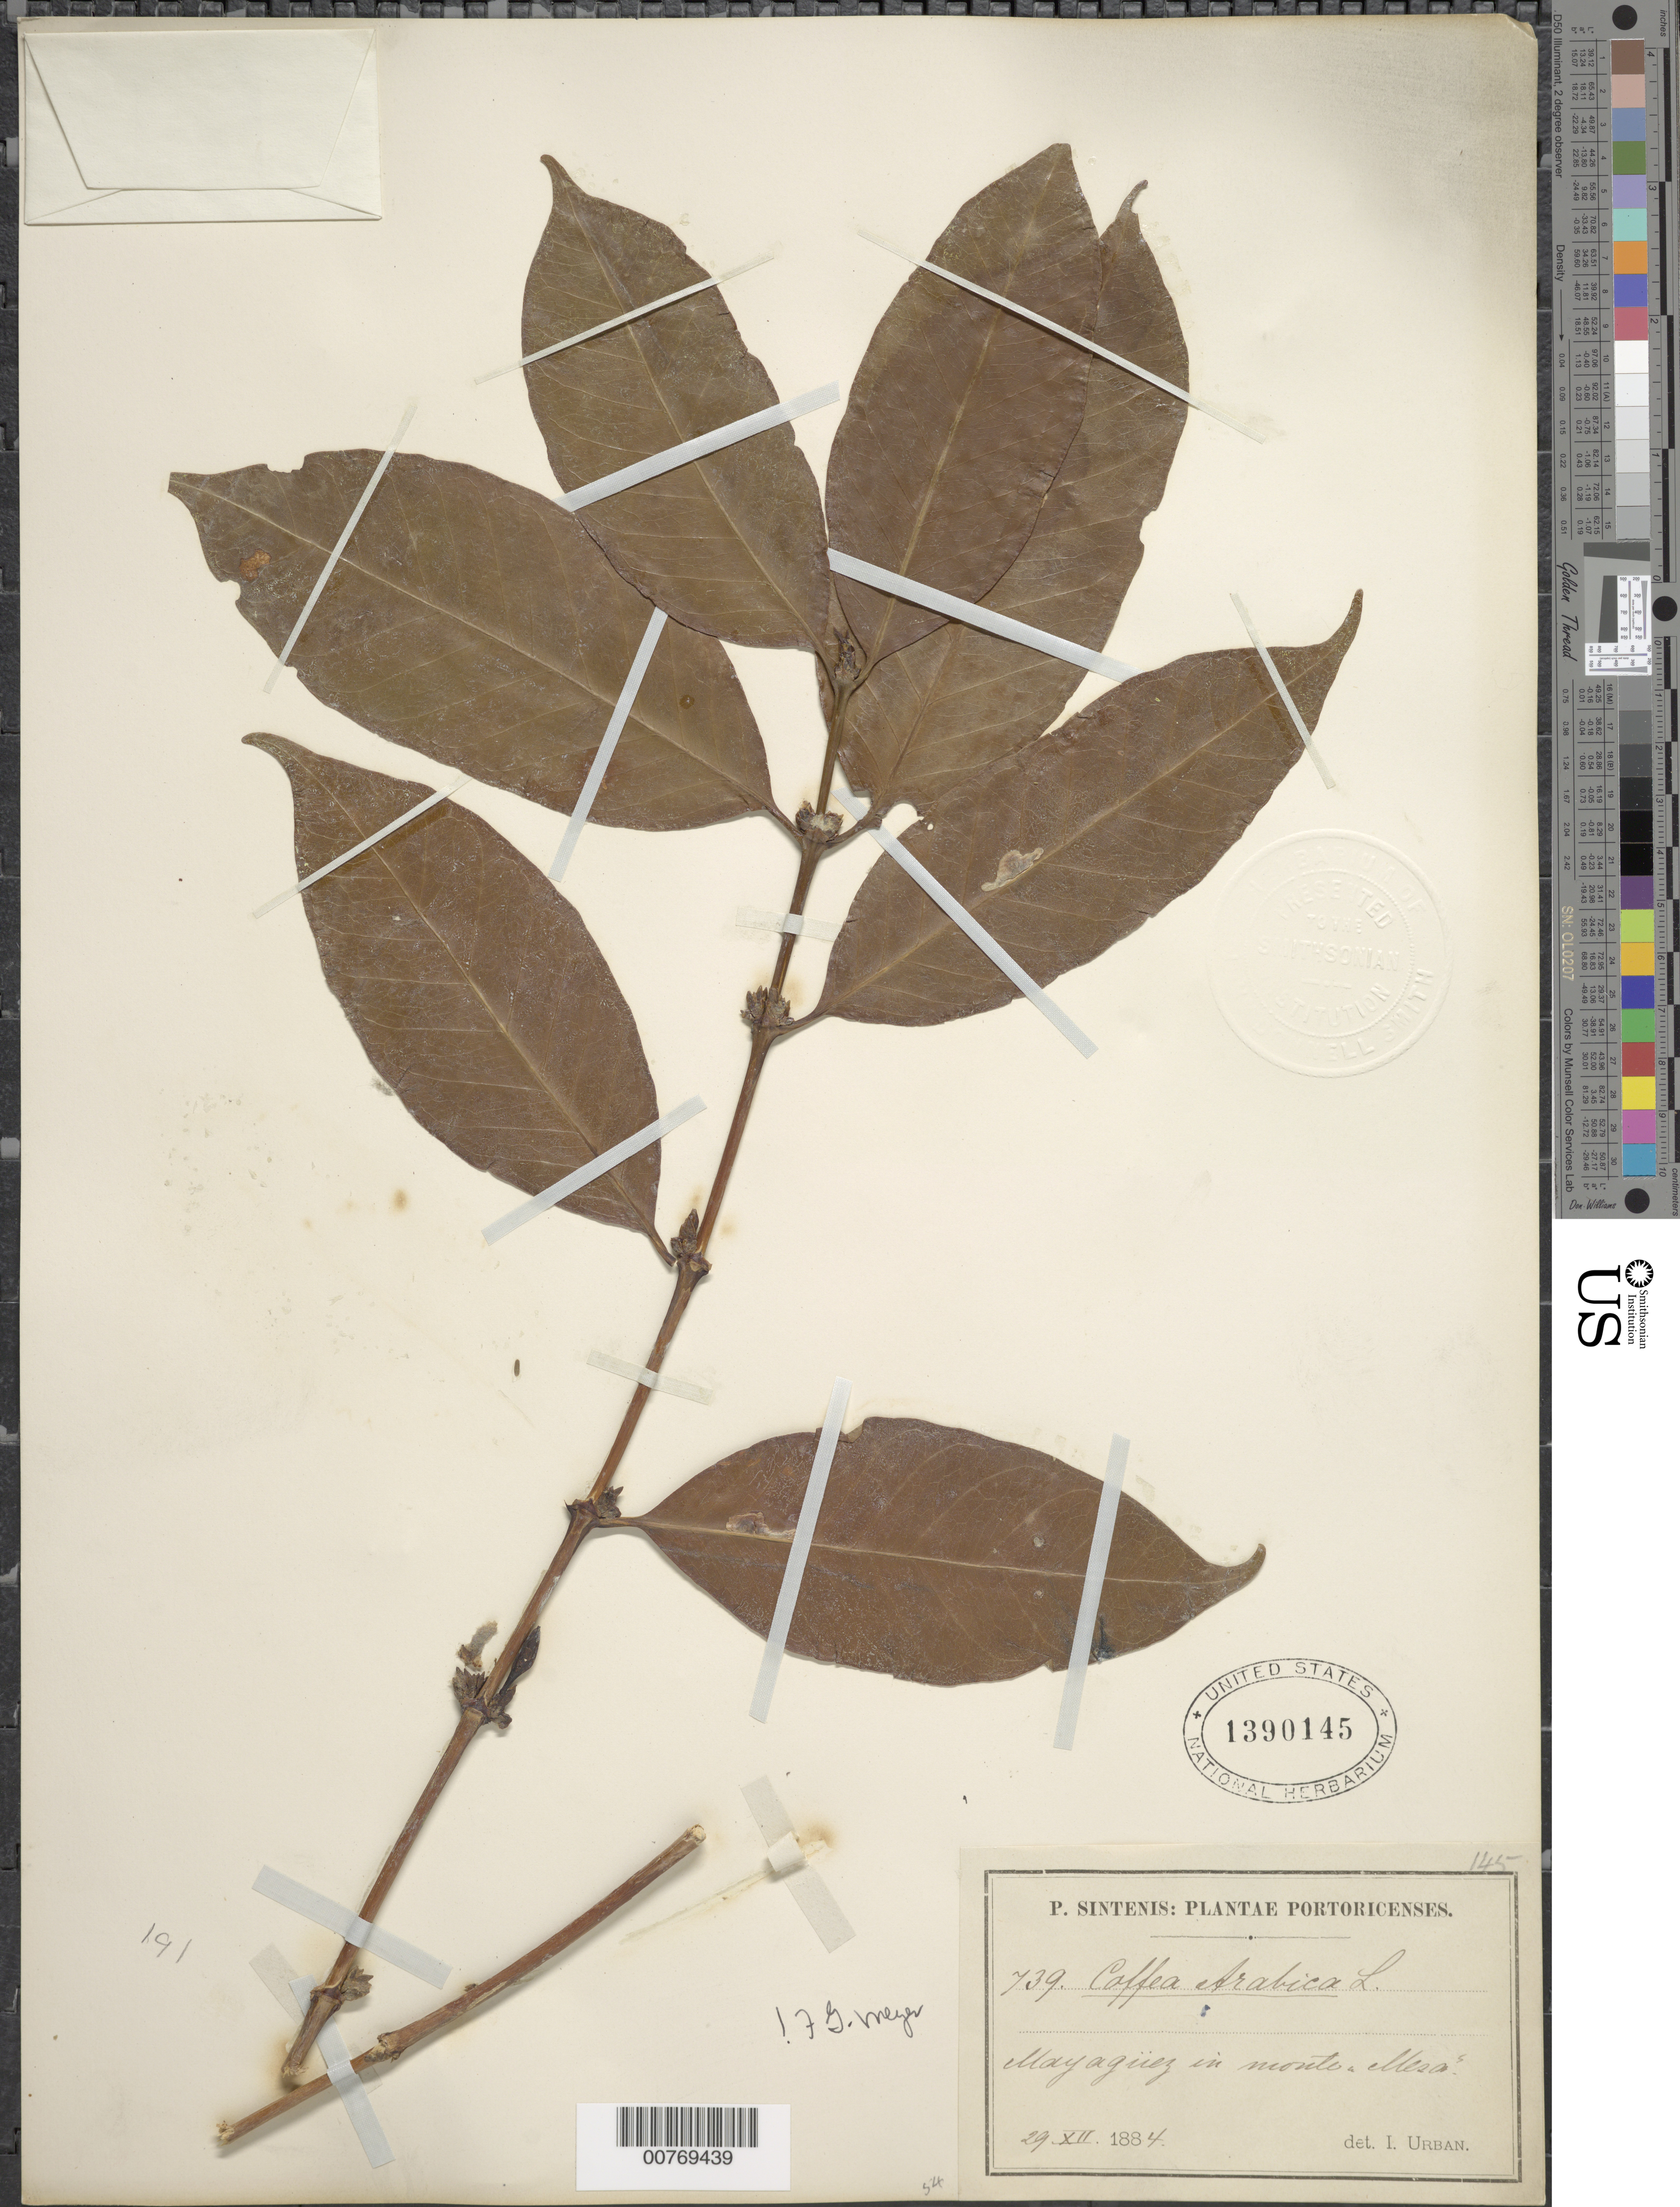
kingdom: Plantae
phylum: Tracheophyta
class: Magnoliopsida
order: Gentianales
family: Rubiaceae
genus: Coffea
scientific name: Coffea arabica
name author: L.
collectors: P. Sintenis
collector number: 739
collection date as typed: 29 Dec 1884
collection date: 1884-12-29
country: Puerto Rico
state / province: Mayagüez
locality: Mayagüez in monte "llesa"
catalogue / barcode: US 1390145